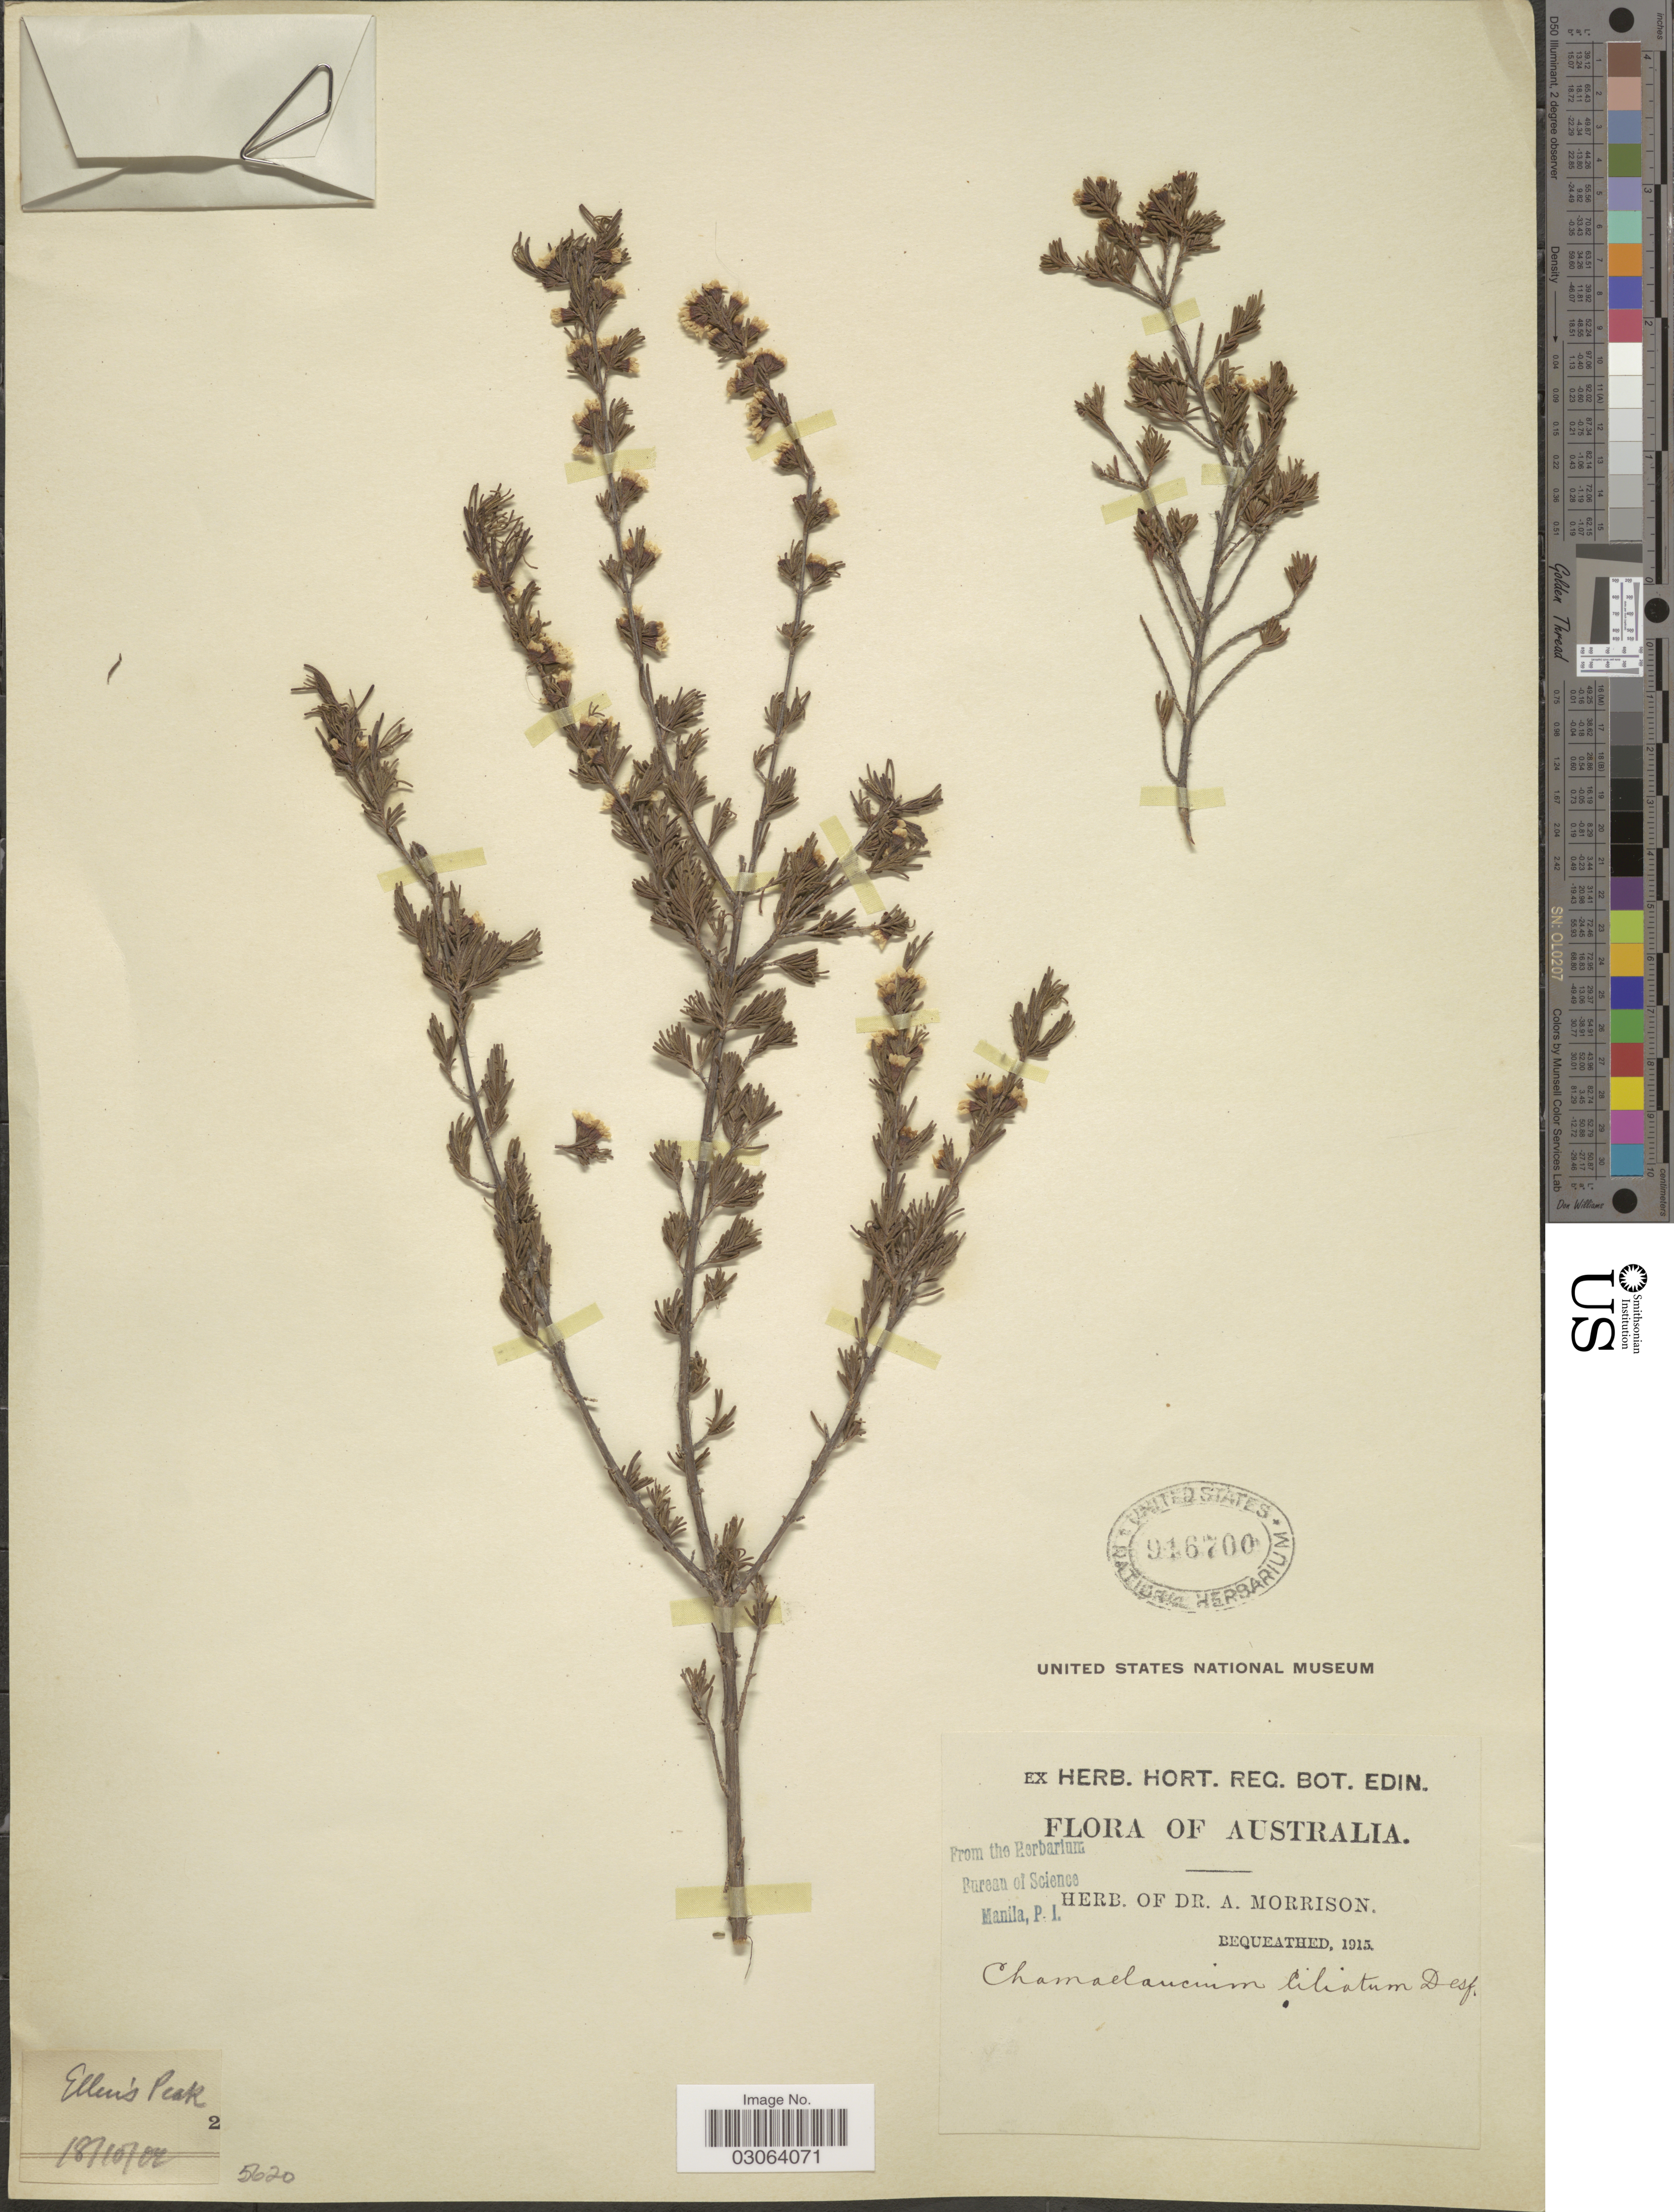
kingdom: Plantae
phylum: Tracheophyta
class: Magnoliopsida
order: Myrtales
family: Myrtaceae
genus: Chamelaucium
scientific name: Chamelaucium ciliatum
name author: Desf.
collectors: ex herb. Dr. A. Morrison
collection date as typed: Transcribed d/m/y: 18/10/4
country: Australia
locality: Ellen's Peak.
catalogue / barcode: US 916700